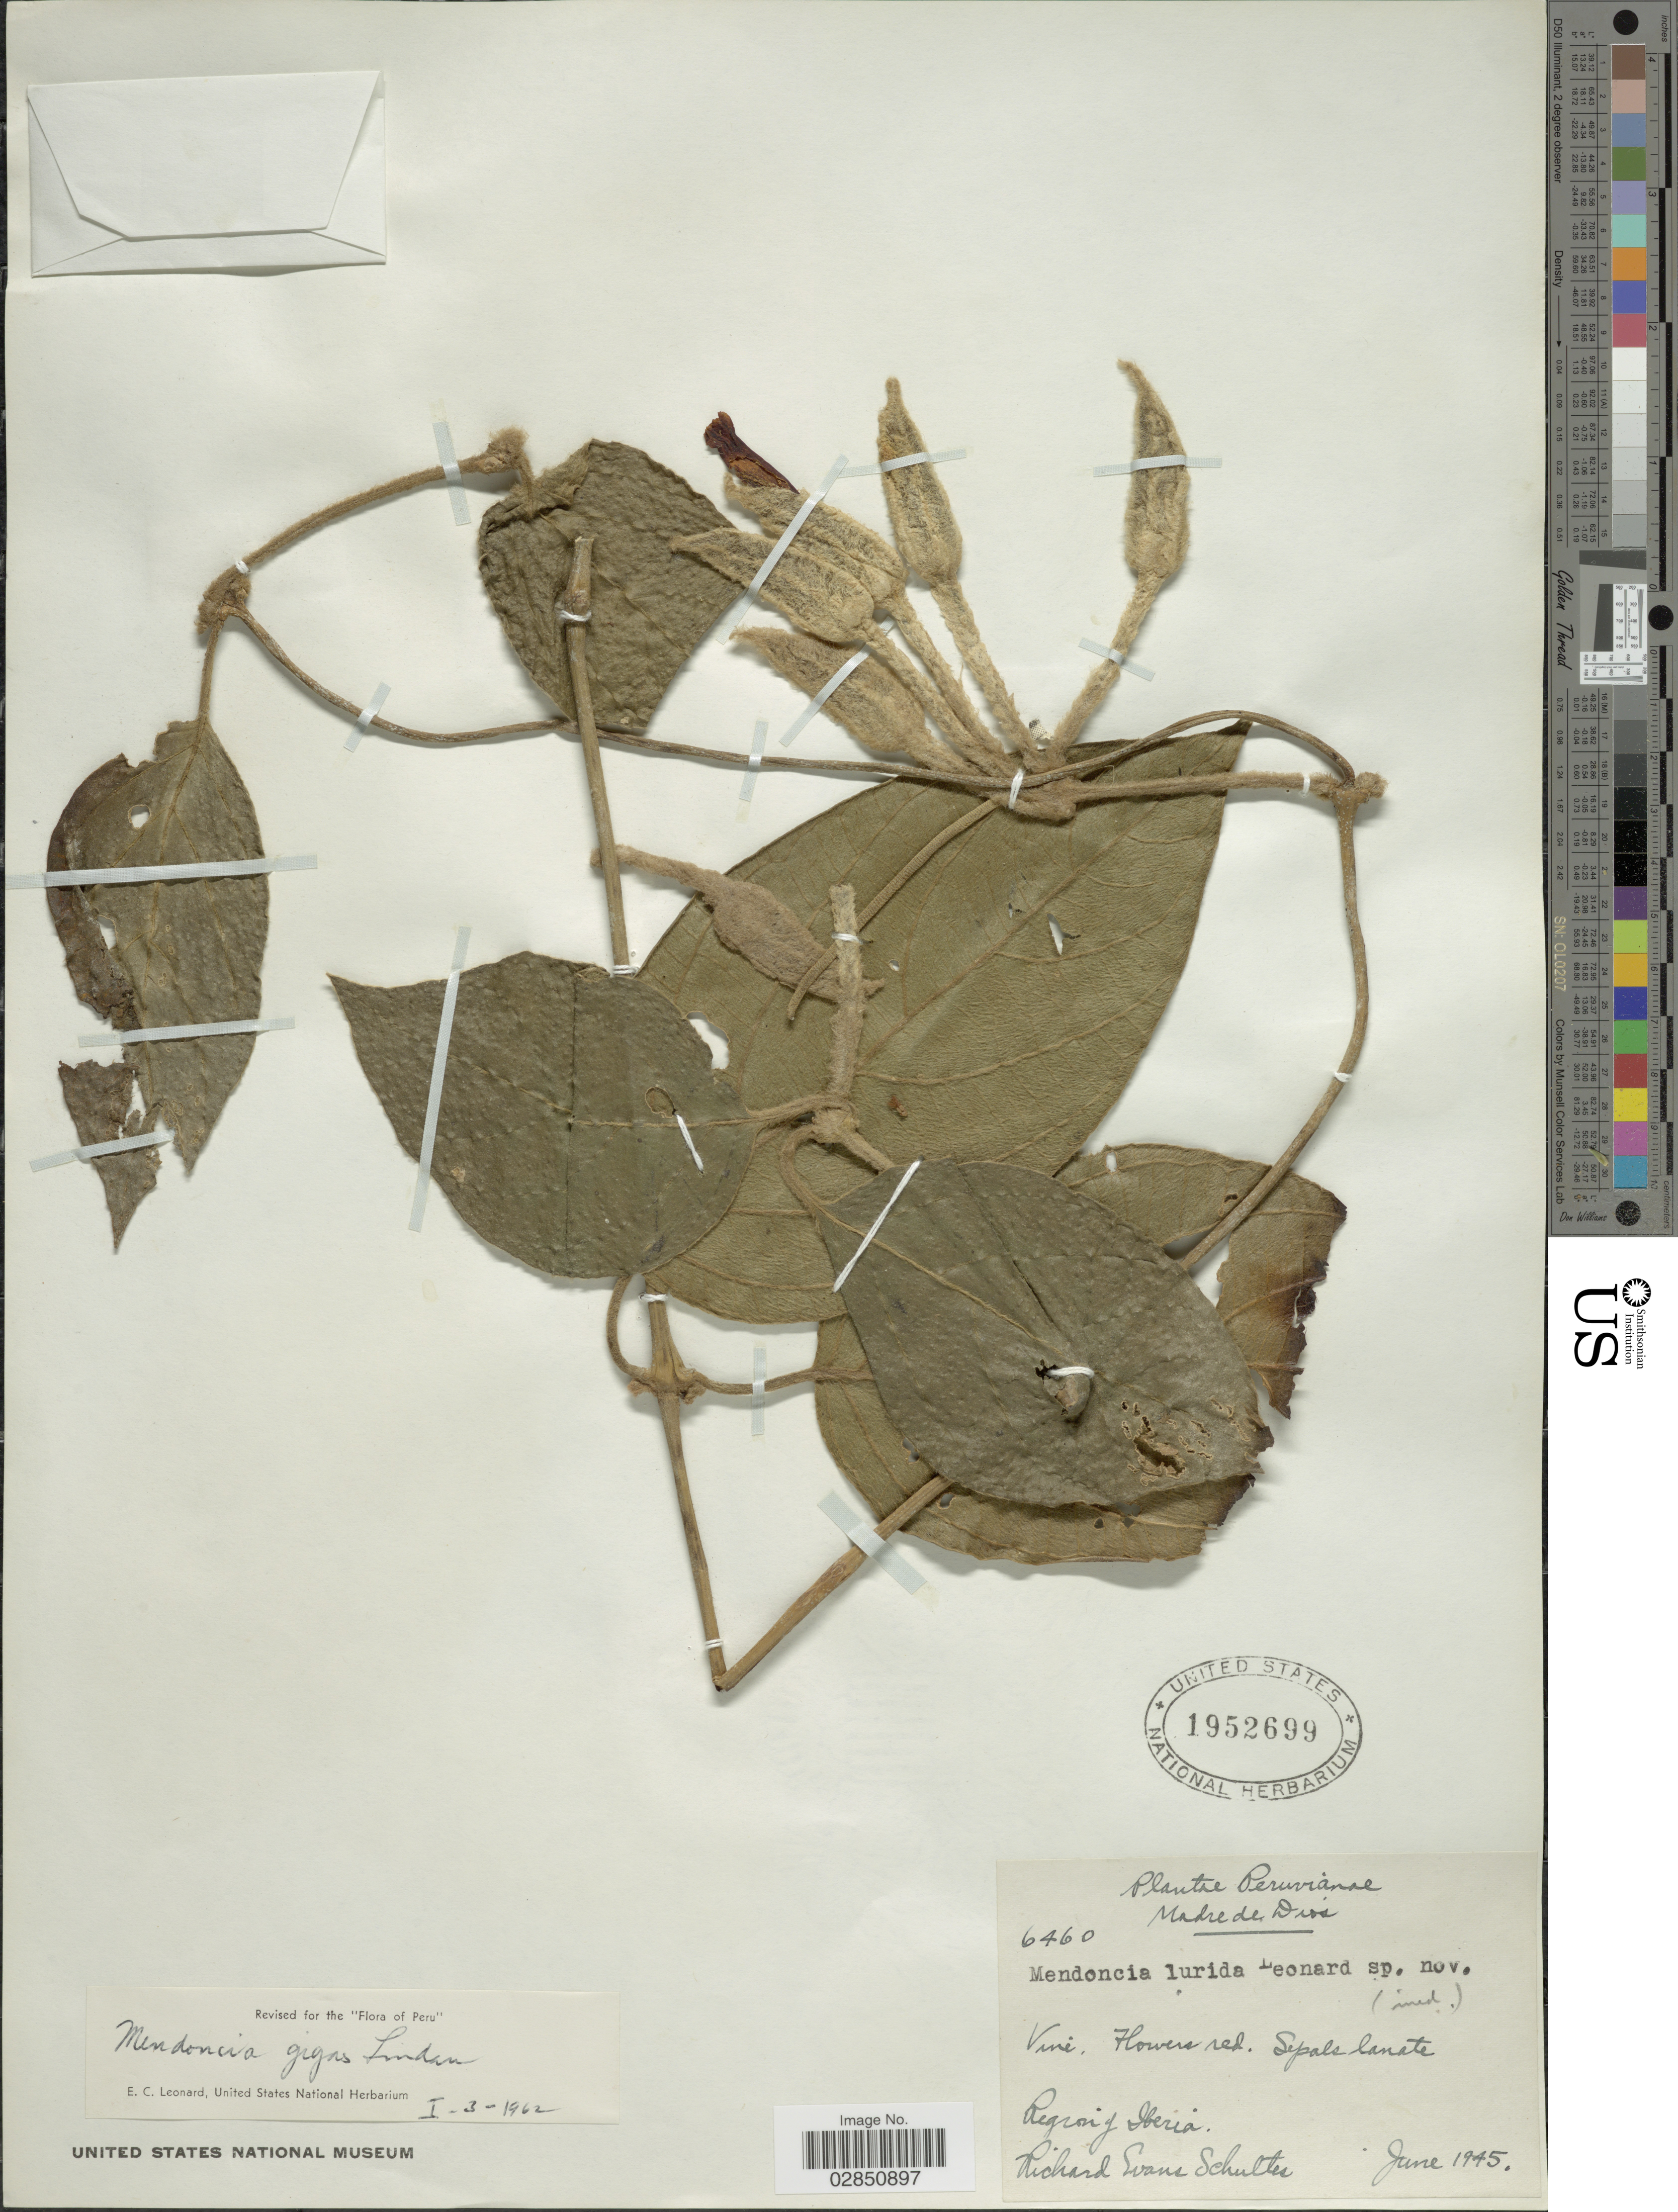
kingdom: Plantae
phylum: Tracheophyta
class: Magnoliopsida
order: Lamiales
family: Acanthaceae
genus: Mendoncia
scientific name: Mendoncia gigas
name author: Lindau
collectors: R. E. Schultes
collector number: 6460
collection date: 1945-06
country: Peru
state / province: Madre de Dios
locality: Region of Iberia.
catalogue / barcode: US 1952699